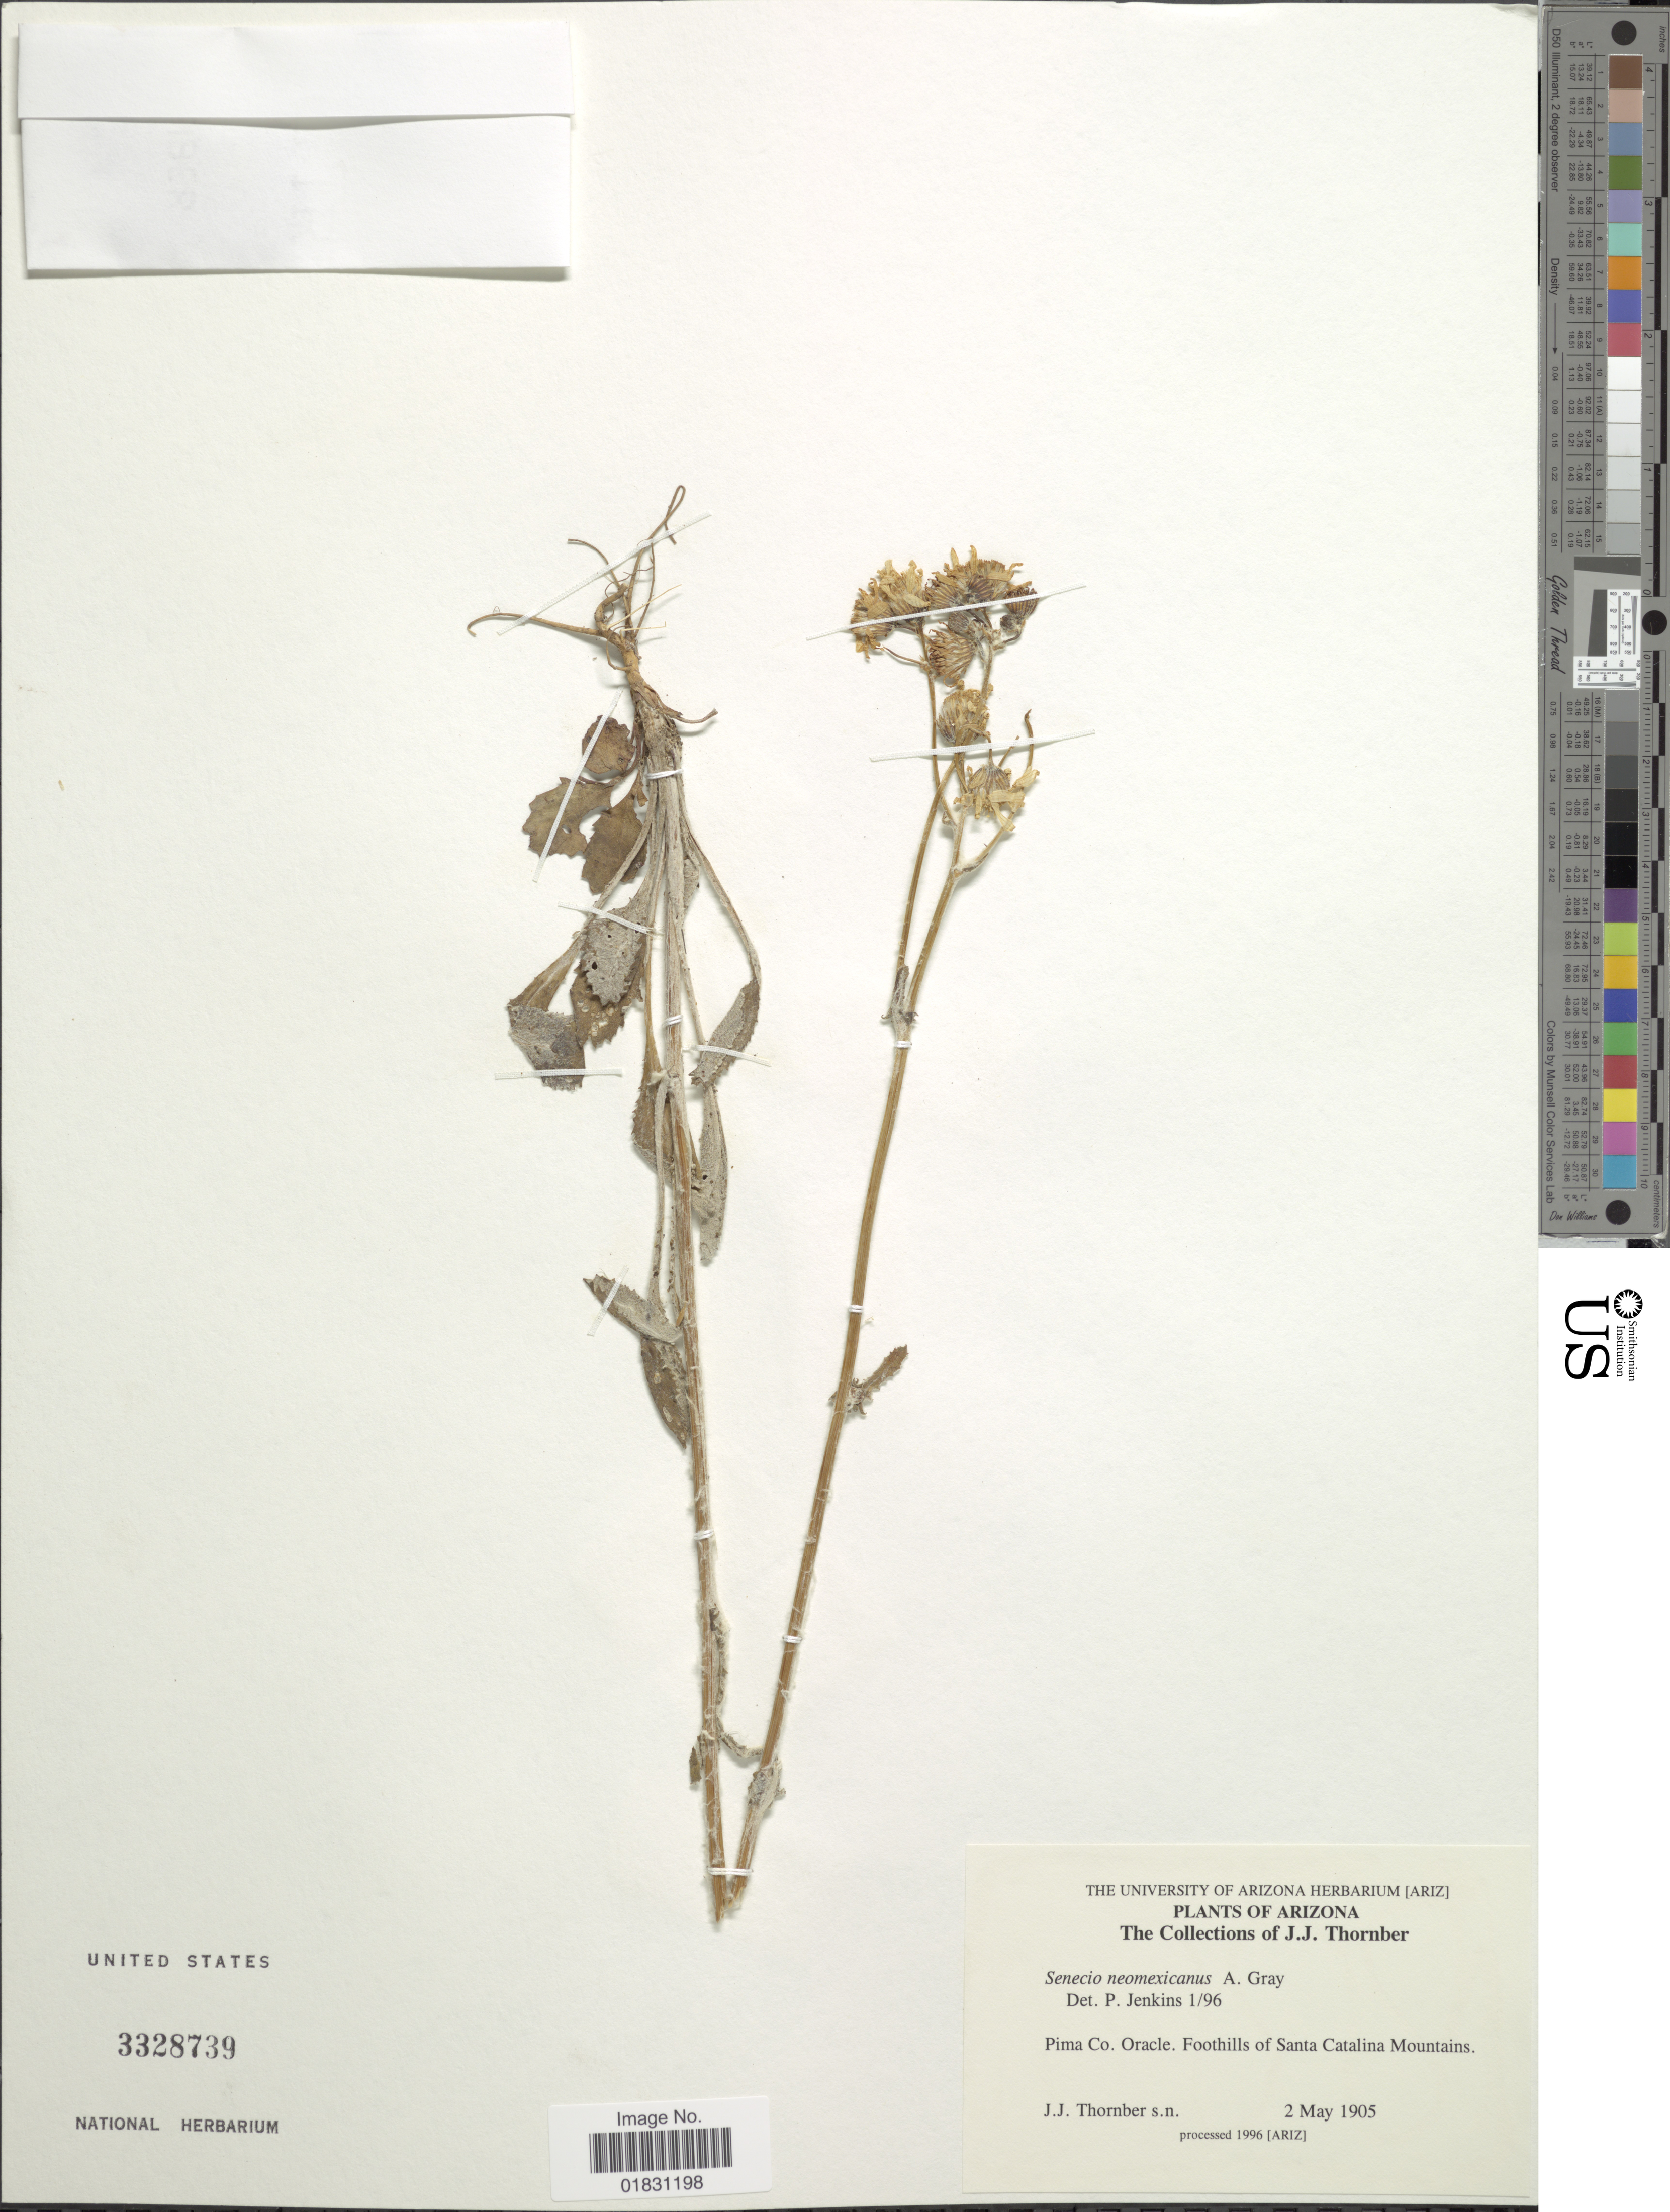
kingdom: Plantae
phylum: Tracheophyta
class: Magnoliopsida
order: Asterales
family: Asteraceae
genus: Packera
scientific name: Packera neomexicana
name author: (A. Gray) W.A. Weber & Á. Löve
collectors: J. Thornber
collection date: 1905-05-02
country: United States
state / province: Arizona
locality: Pima Co. Oracle. Foothills of Santa Catalina Mountains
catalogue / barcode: US 3328739